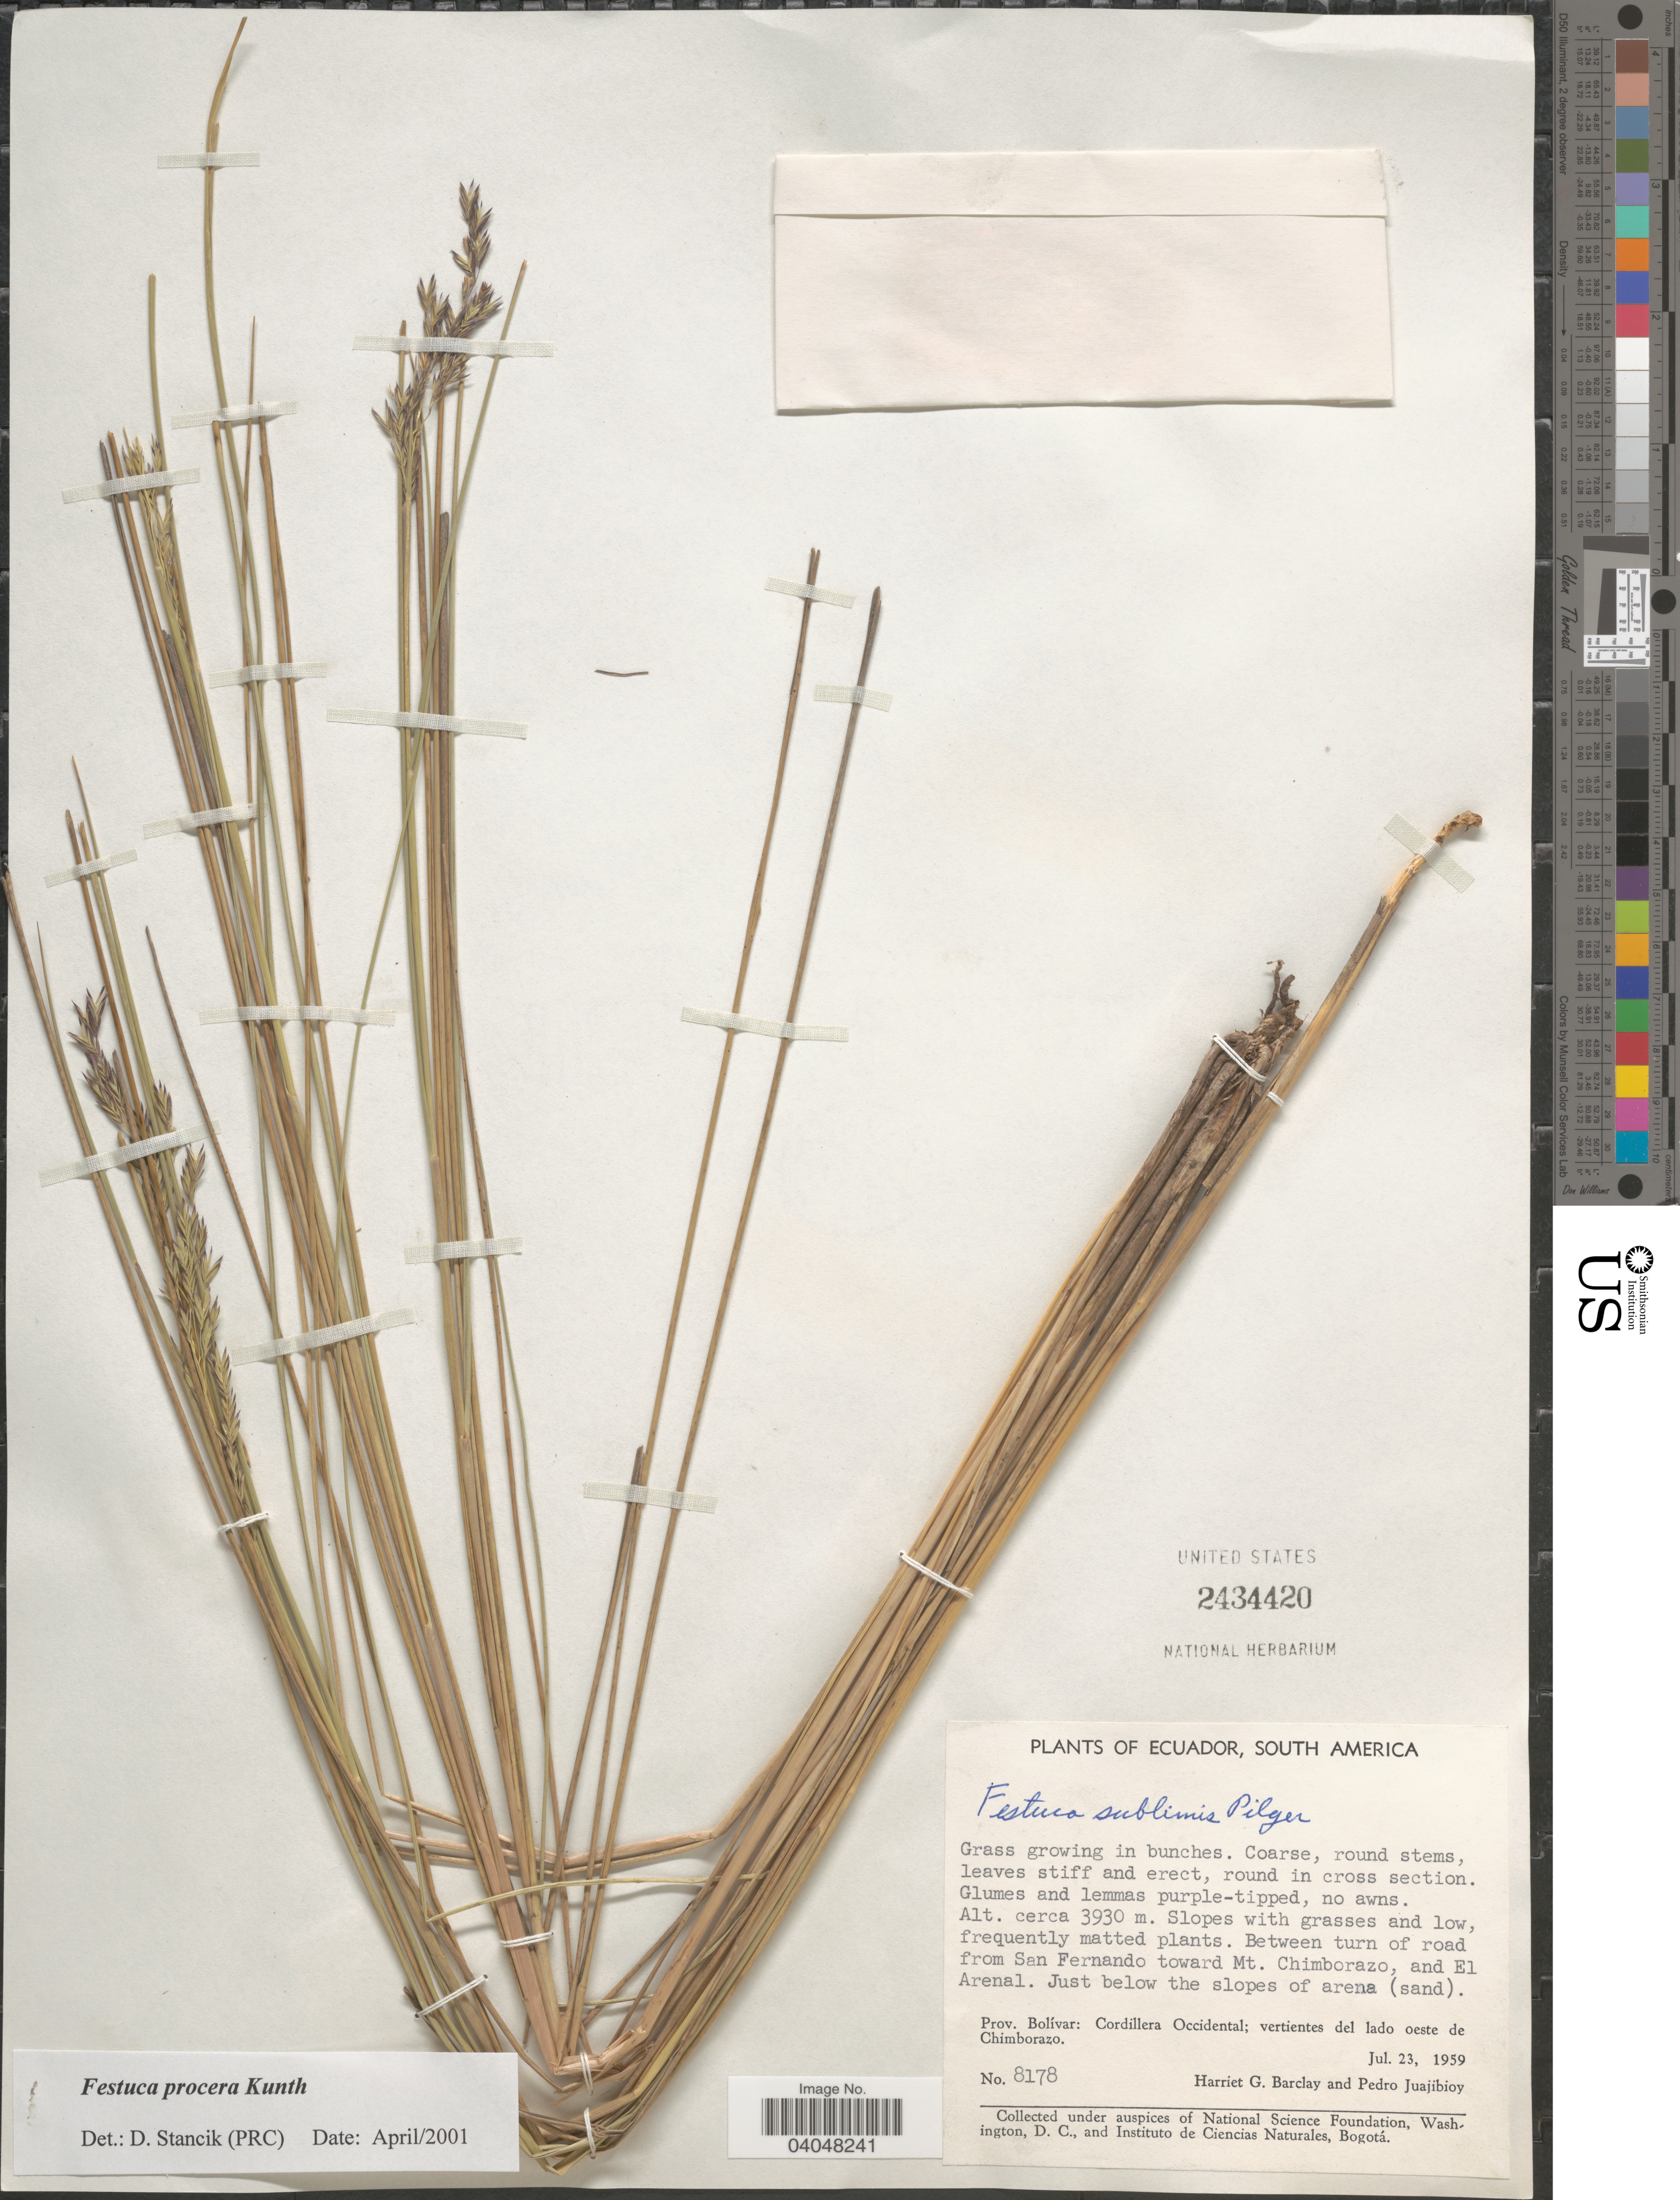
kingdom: Plantae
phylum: Tracheophyta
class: Liliopsida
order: Poales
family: Poaceae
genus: Festuca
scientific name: Festuca procera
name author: Kunth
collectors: H. G. Barclay & P. Juajibioy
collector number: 8178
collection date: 1959-07-23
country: Ecuador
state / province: Bolívar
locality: Between turn of road from San Fernando toward Mt. Chimborazo, and El Arenal. Just below the slopes of arena (sand). Cordillera Occidental; vertientes del lado oeste de Chimborazo.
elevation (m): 3930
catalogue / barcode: US 2434420